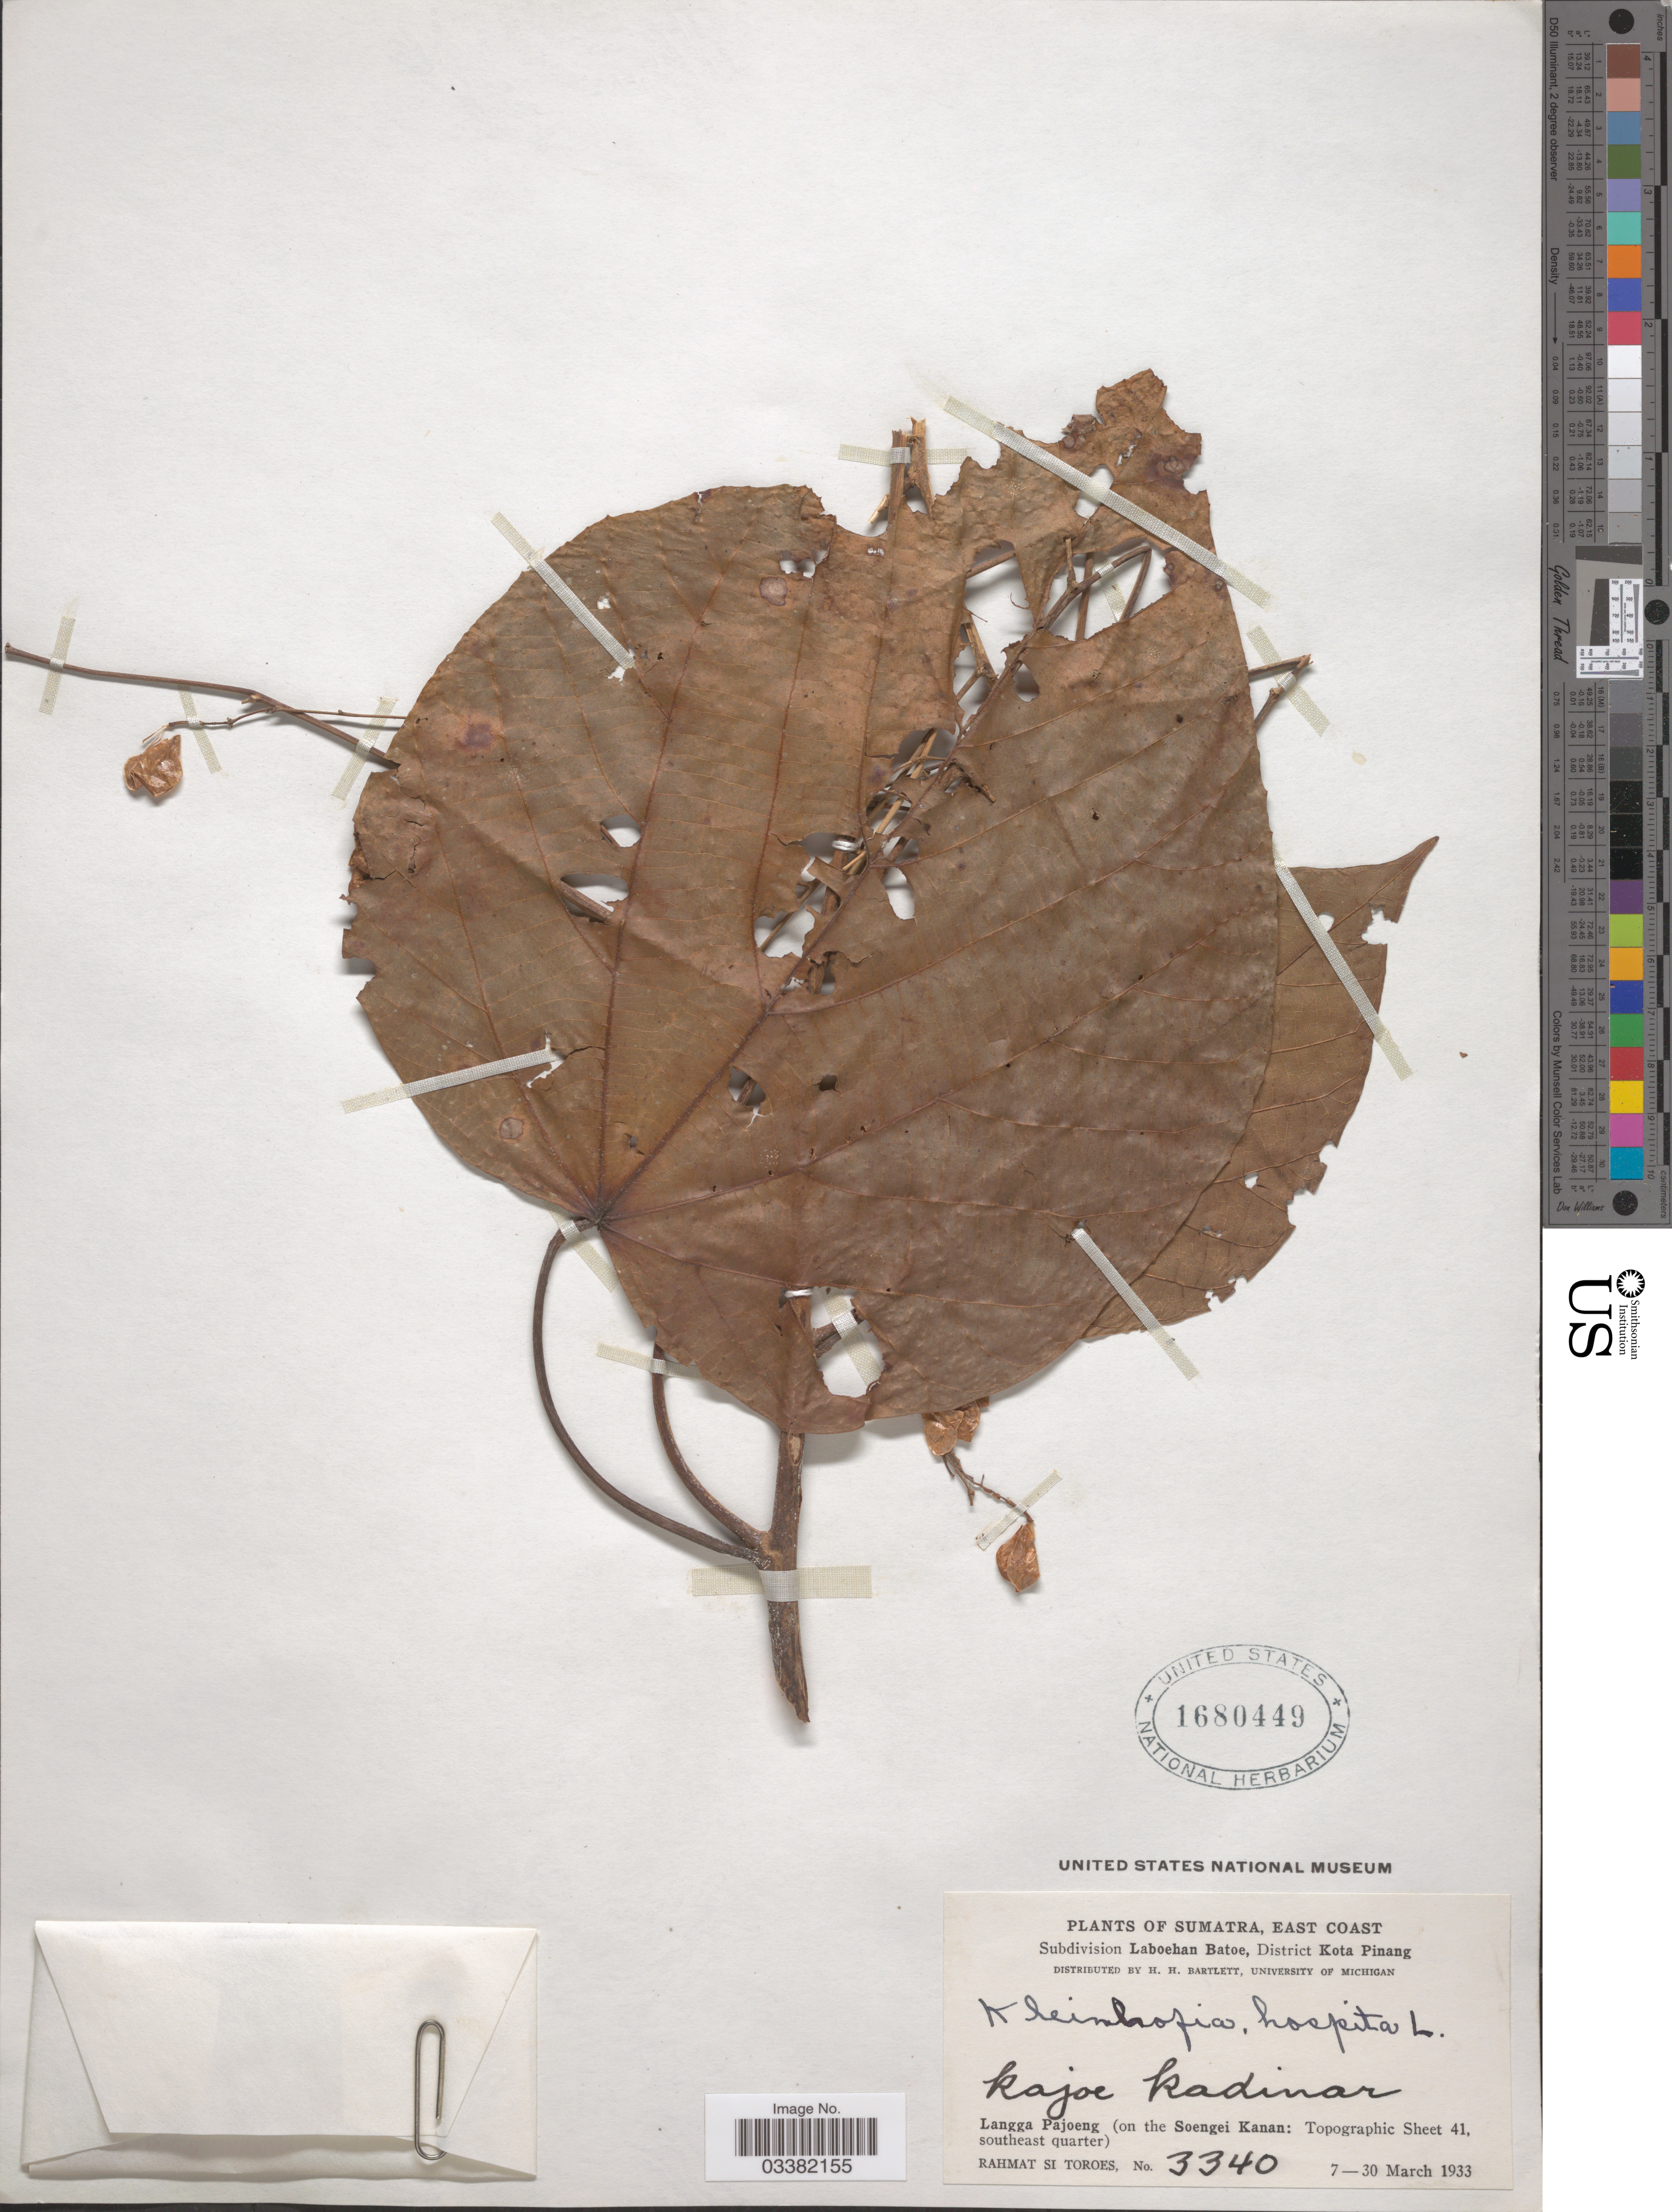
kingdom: Plantae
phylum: Tracheophyta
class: Magnoliopsida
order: Malvales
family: Malvaceae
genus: Kleinhovia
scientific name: Kleinhovia hospita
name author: L.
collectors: Rahmat Si Boeea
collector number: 3340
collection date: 1933-03-07/1933-03-30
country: Indonesia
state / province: Sumatra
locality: East Coast. Subdivision Laboehan Batoe, District Kota Pinang. Langga Pajoeng (on the Soengei Kanan: Topographic Sheet 41, southeast quarter).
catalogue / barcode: US 1680449